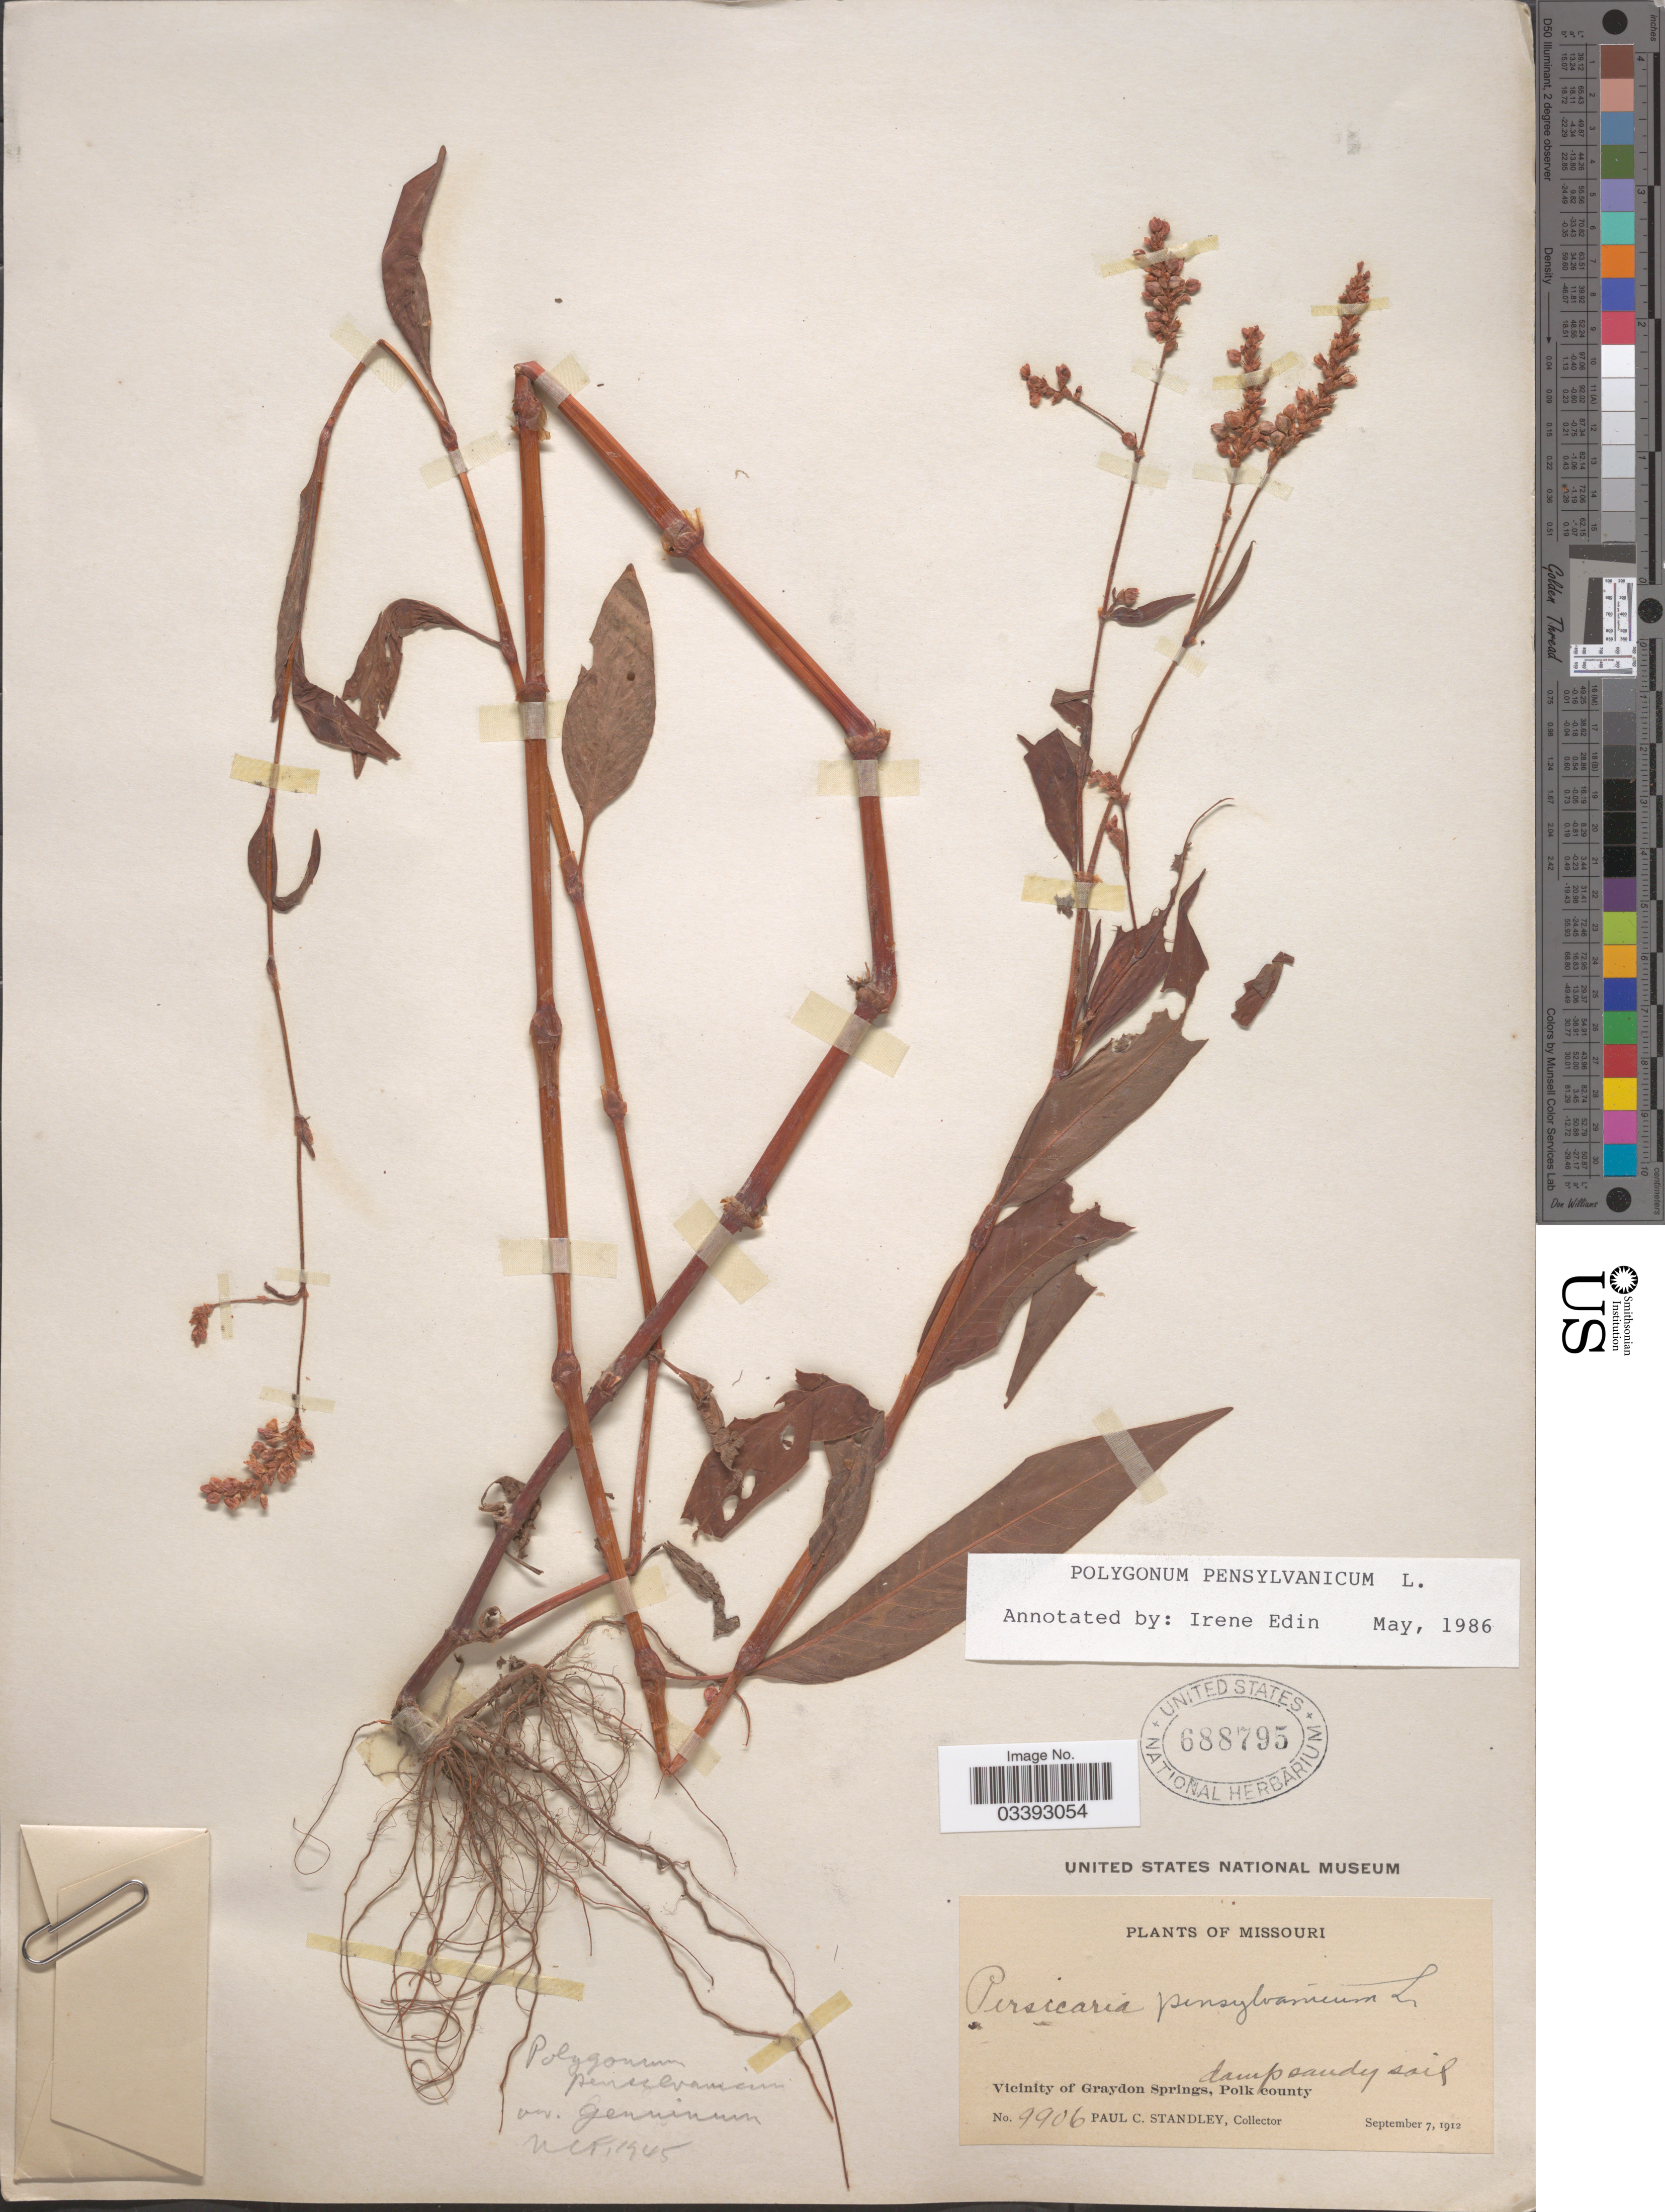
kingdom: Plantae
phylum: Tracheophyta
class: Magnoliopsida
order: Caryophyllales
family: Polygonaceae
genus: Persicaria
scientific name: Persicaria pensylvanica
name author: (L.) M. Gómez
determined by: Atha, D. E.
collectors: P. C. Standley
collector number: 9906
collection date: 1912-09-07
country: United States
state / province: Missouri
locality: Vicinity of Graydon Springs, Polk county.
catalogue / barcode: US 688795